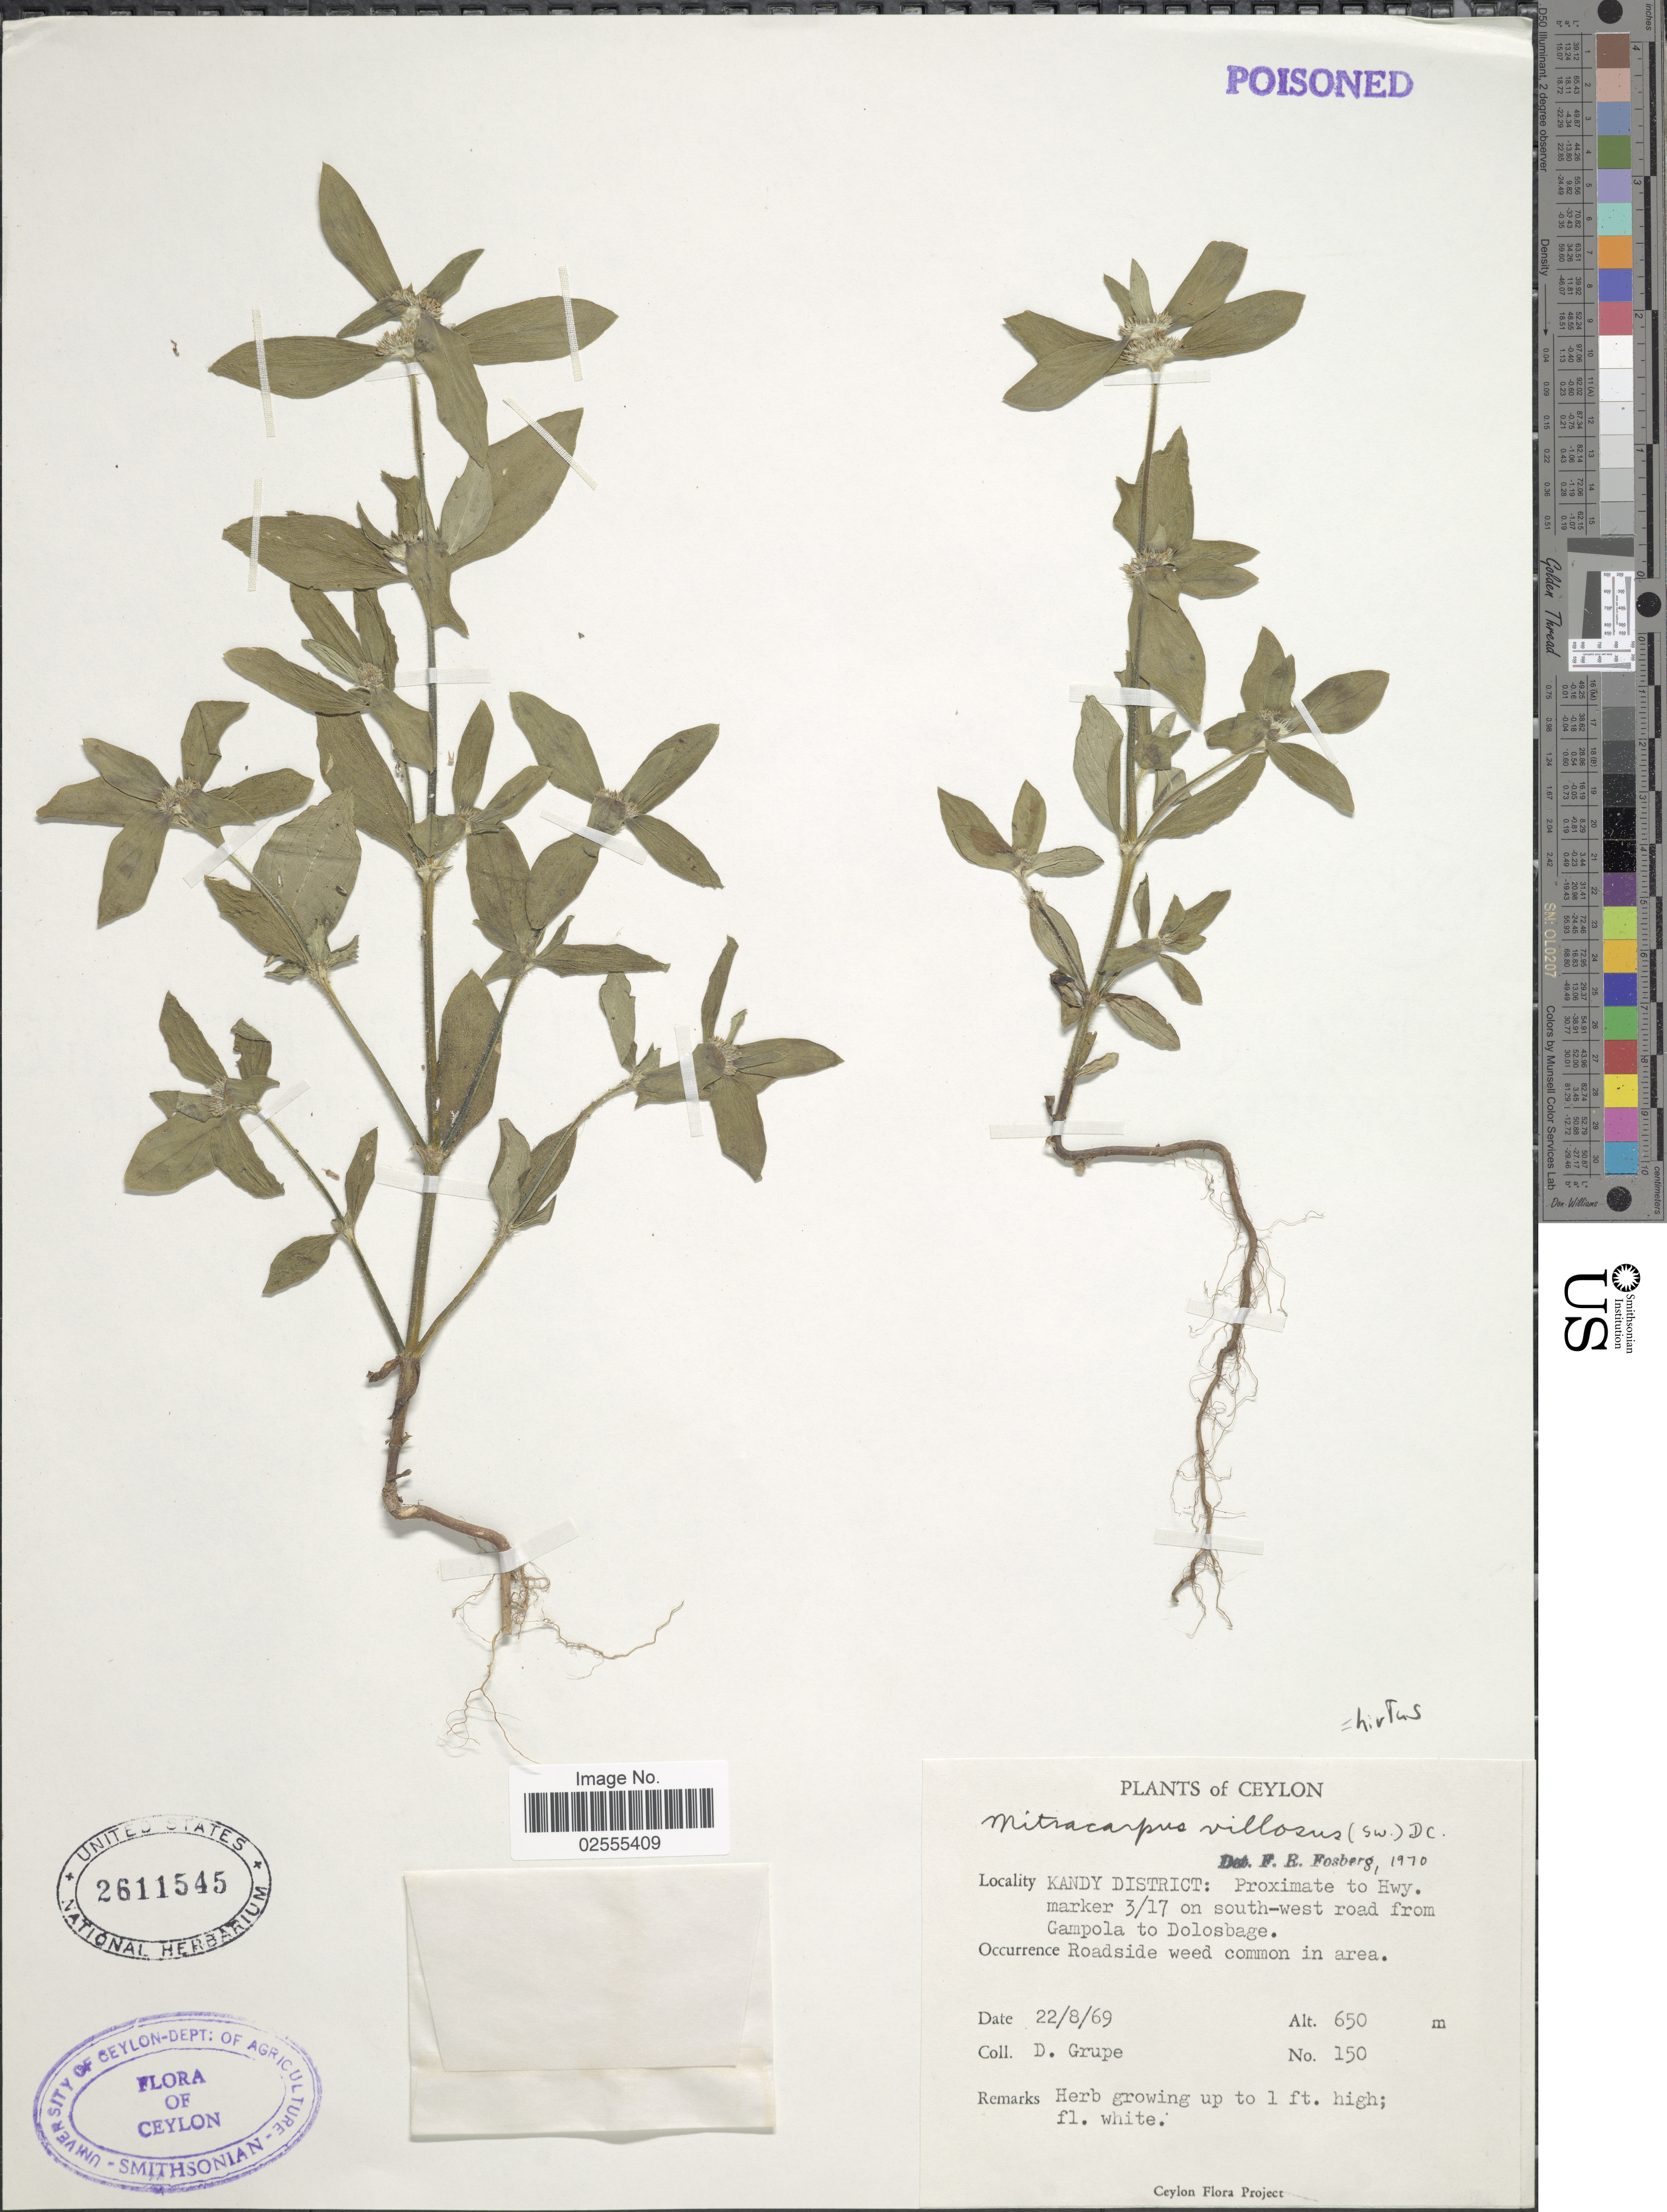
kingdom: Plantae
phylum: Tracheophyta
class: Magnoliopsida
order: Gentianales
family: Rubiaceae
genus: Mitracarpus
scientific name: Mitracarpus hirtus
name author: (L.) DC.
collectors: D. Grupe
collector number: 150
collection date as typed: Transcribed d/m/y: 22/6/69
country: Sri Lanka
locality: Ceylon, Kandy District. Proximate to Hwy marker 3/17 on south-west road from Gampola to Dolosbage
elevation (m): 650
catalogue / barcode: US 2611545